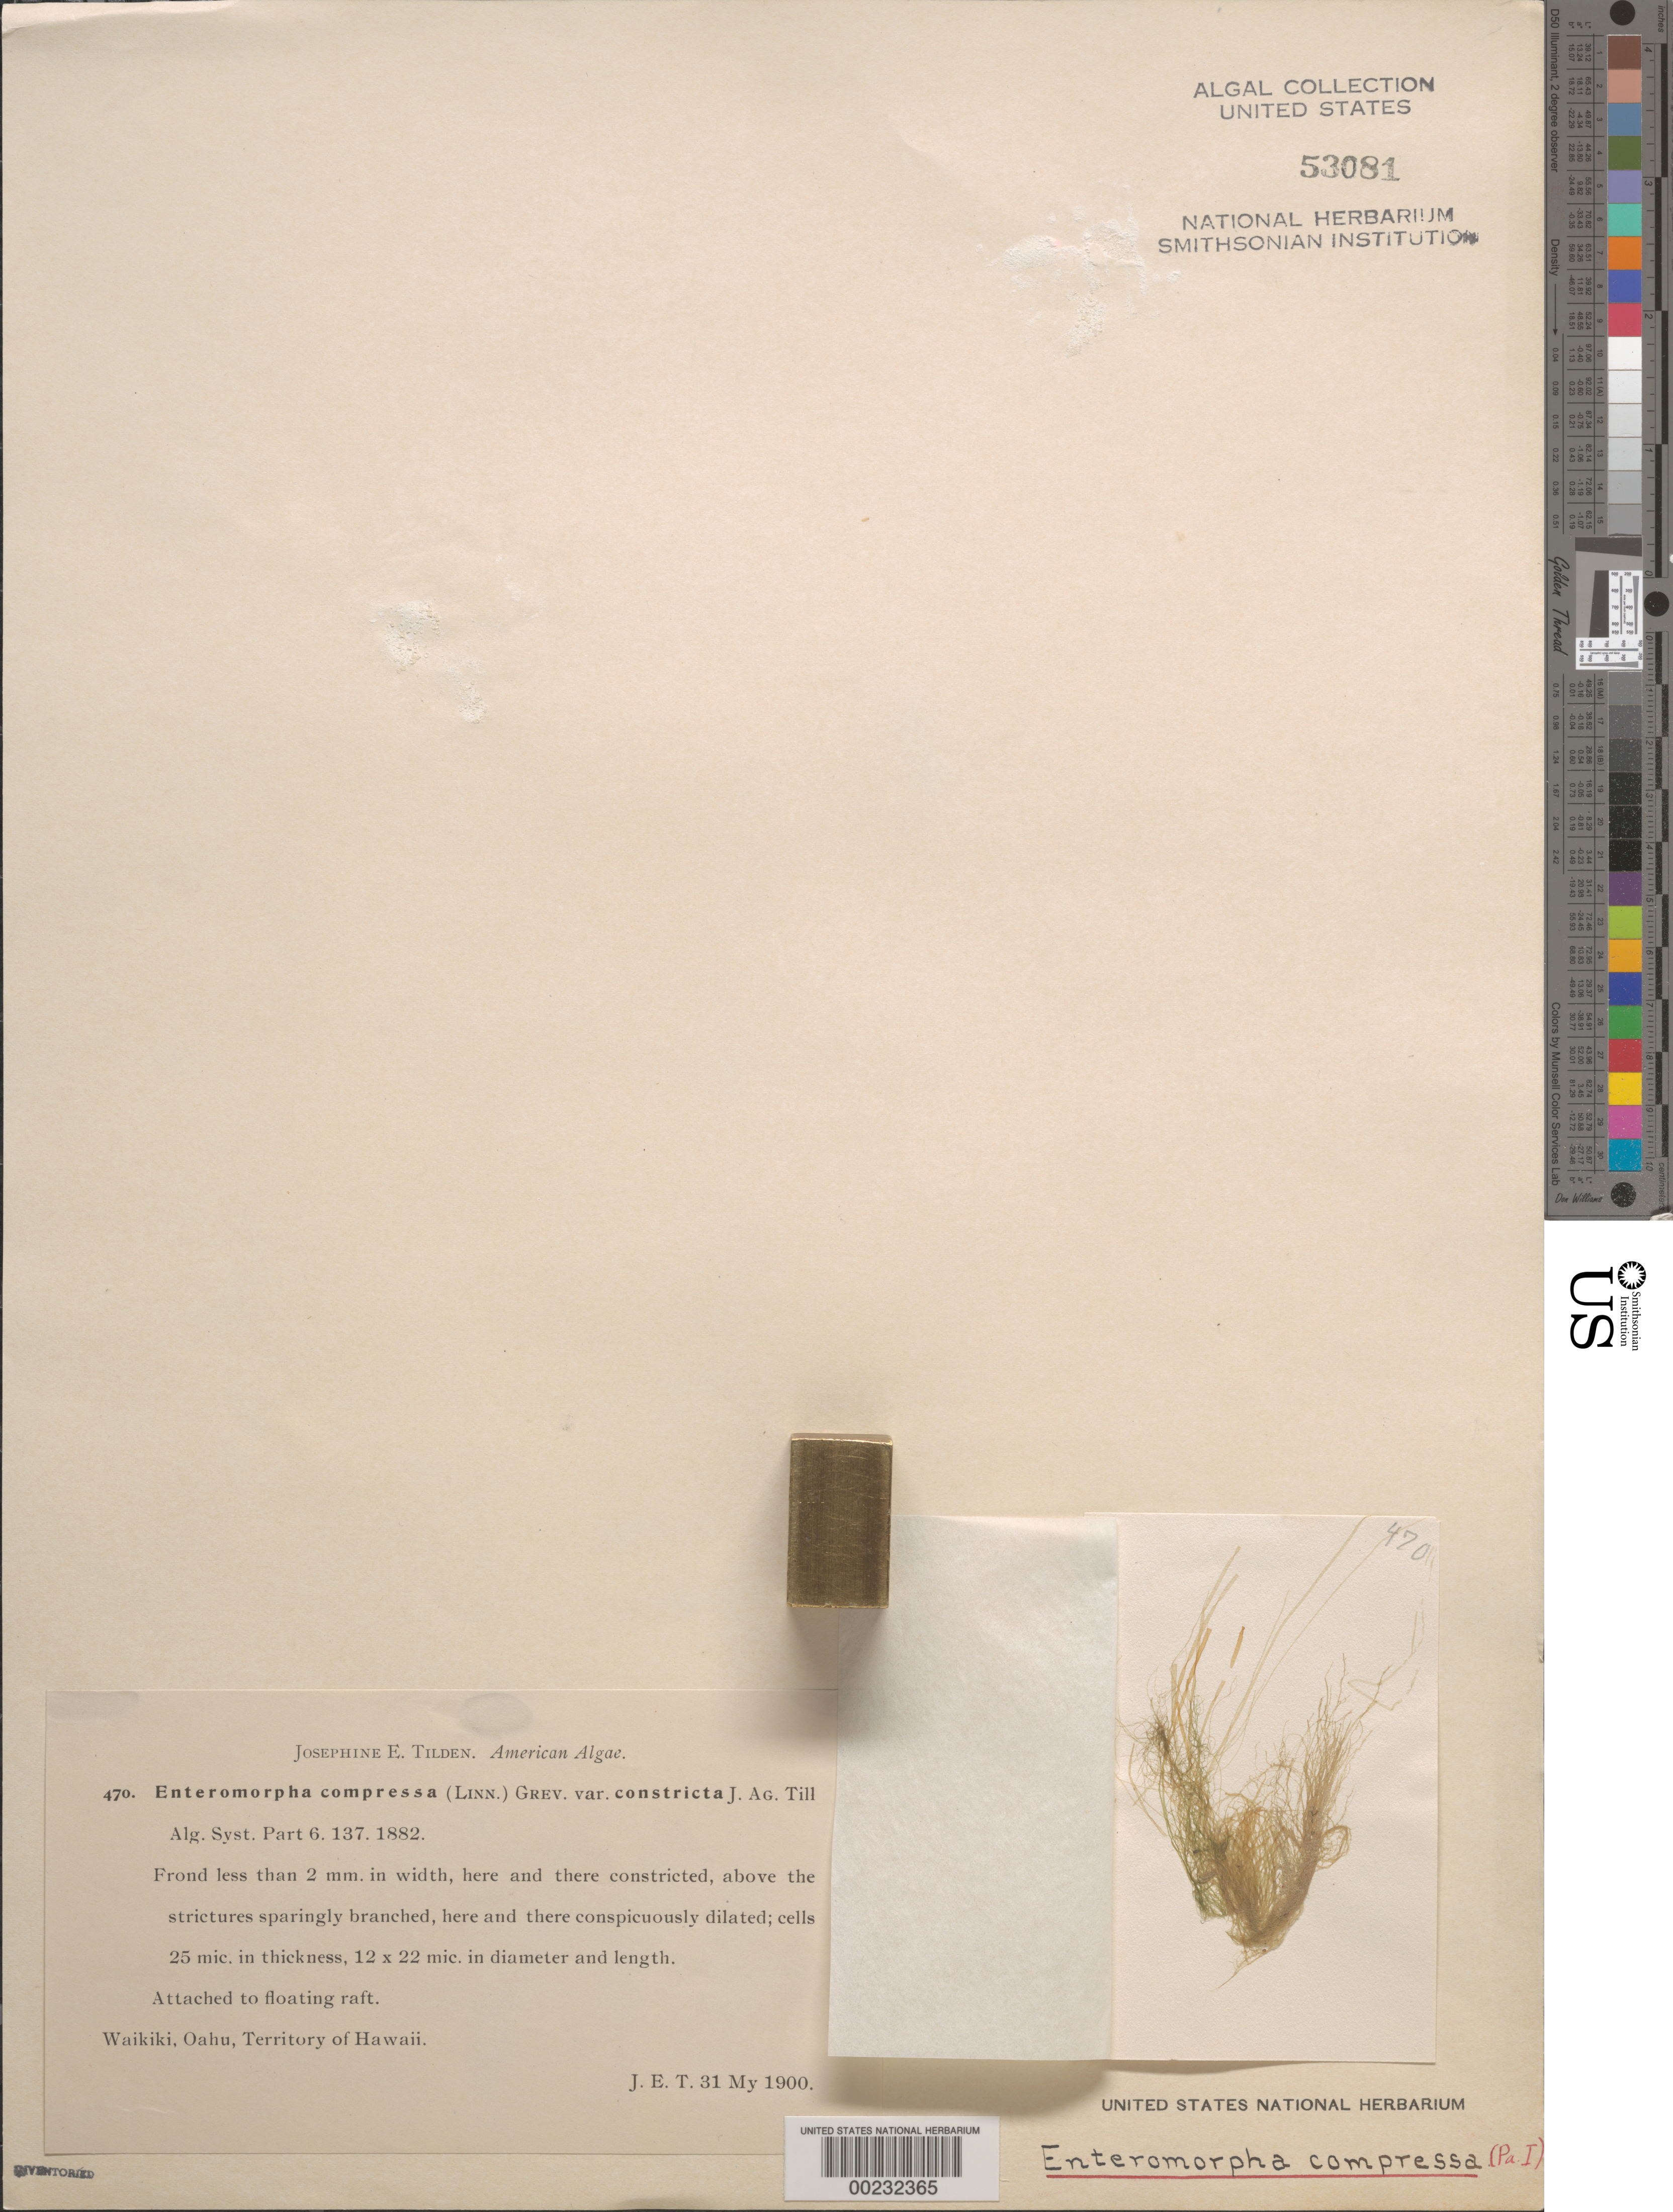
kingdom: Plantae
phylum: Chlorophyta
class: Ulvophyceae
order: Ulvales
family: Ulvaceae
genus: Ulva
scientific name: Ulva compressa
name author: L.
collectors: J. E. Tilden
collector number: JET 470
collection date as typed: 31 May 1900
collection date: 1900-05-31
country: United States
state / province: Hawaii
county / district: Honolulu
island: Oahu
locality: Waikiki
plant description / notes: Tilden, American Algae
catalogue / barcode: US 53081